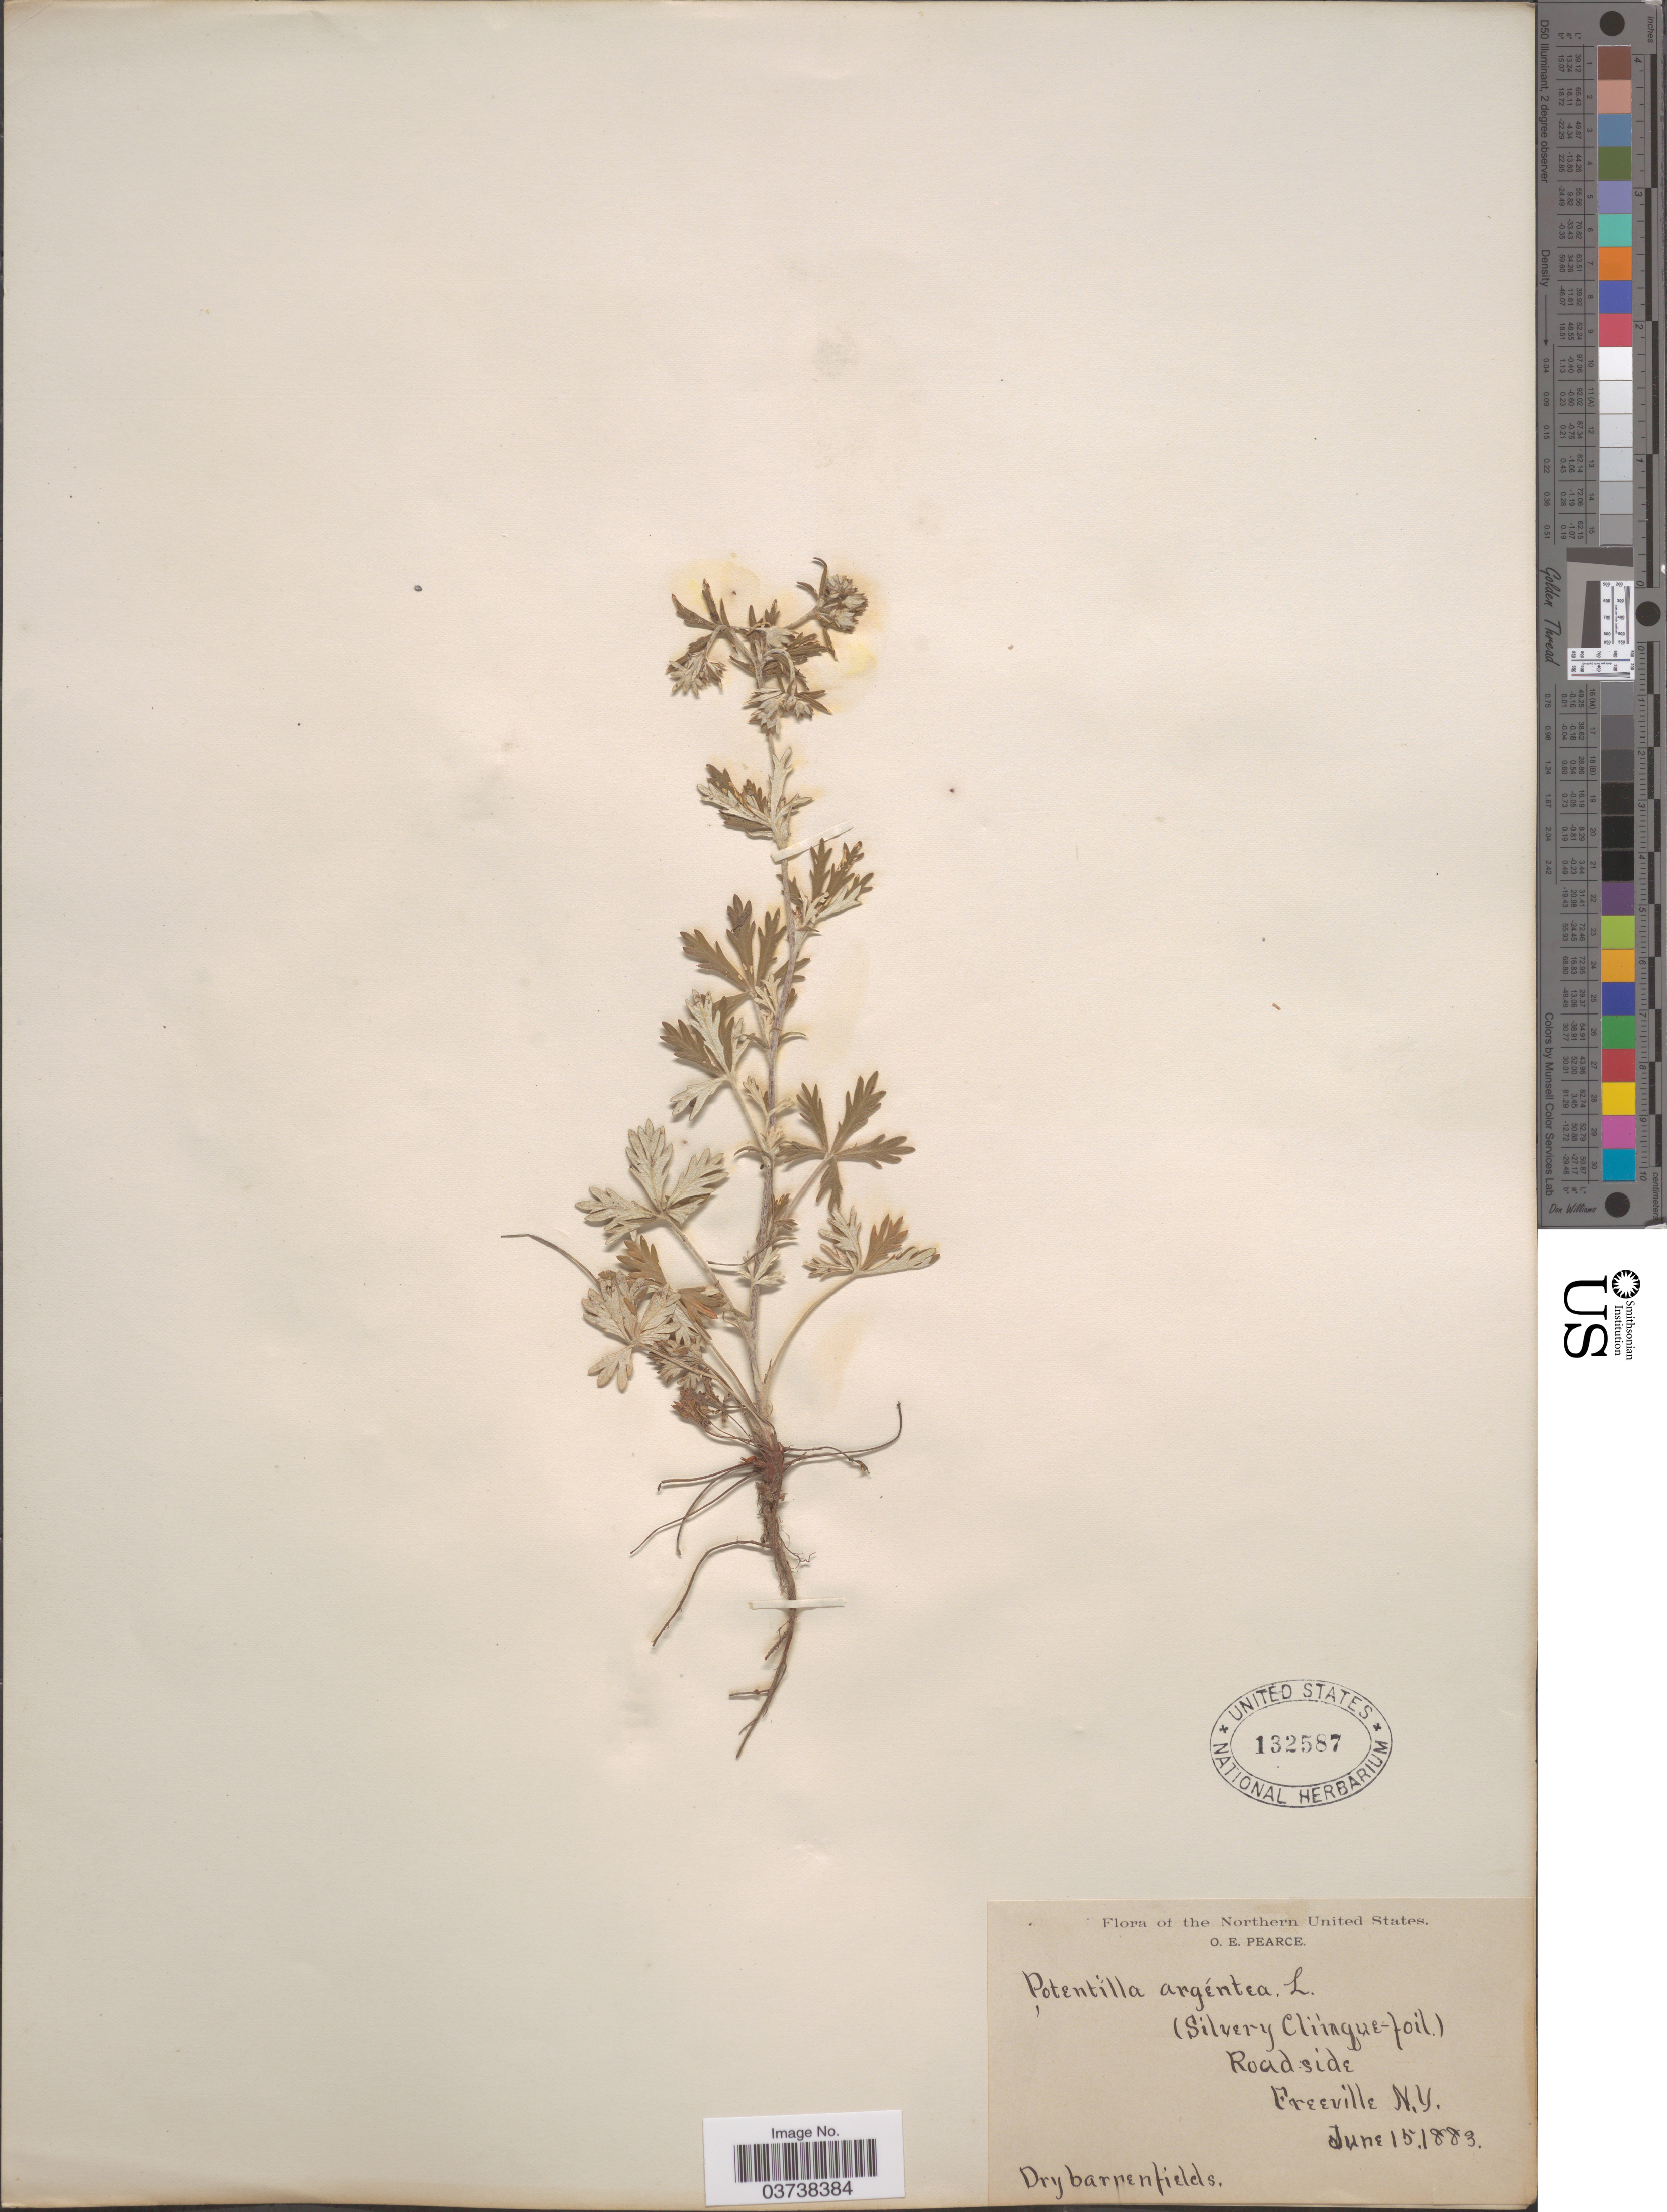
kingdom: Plantae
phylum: Tracheophyta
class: Magnoliopsida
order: Rosales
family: Rosaceae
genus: Potentilla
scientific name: Potentilla argentea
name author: L.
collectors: O. E. Pearce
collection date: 1883-06-15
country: United States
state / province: New York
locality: The Northern United States. Roadside, Freeville.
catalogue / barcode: US 132587